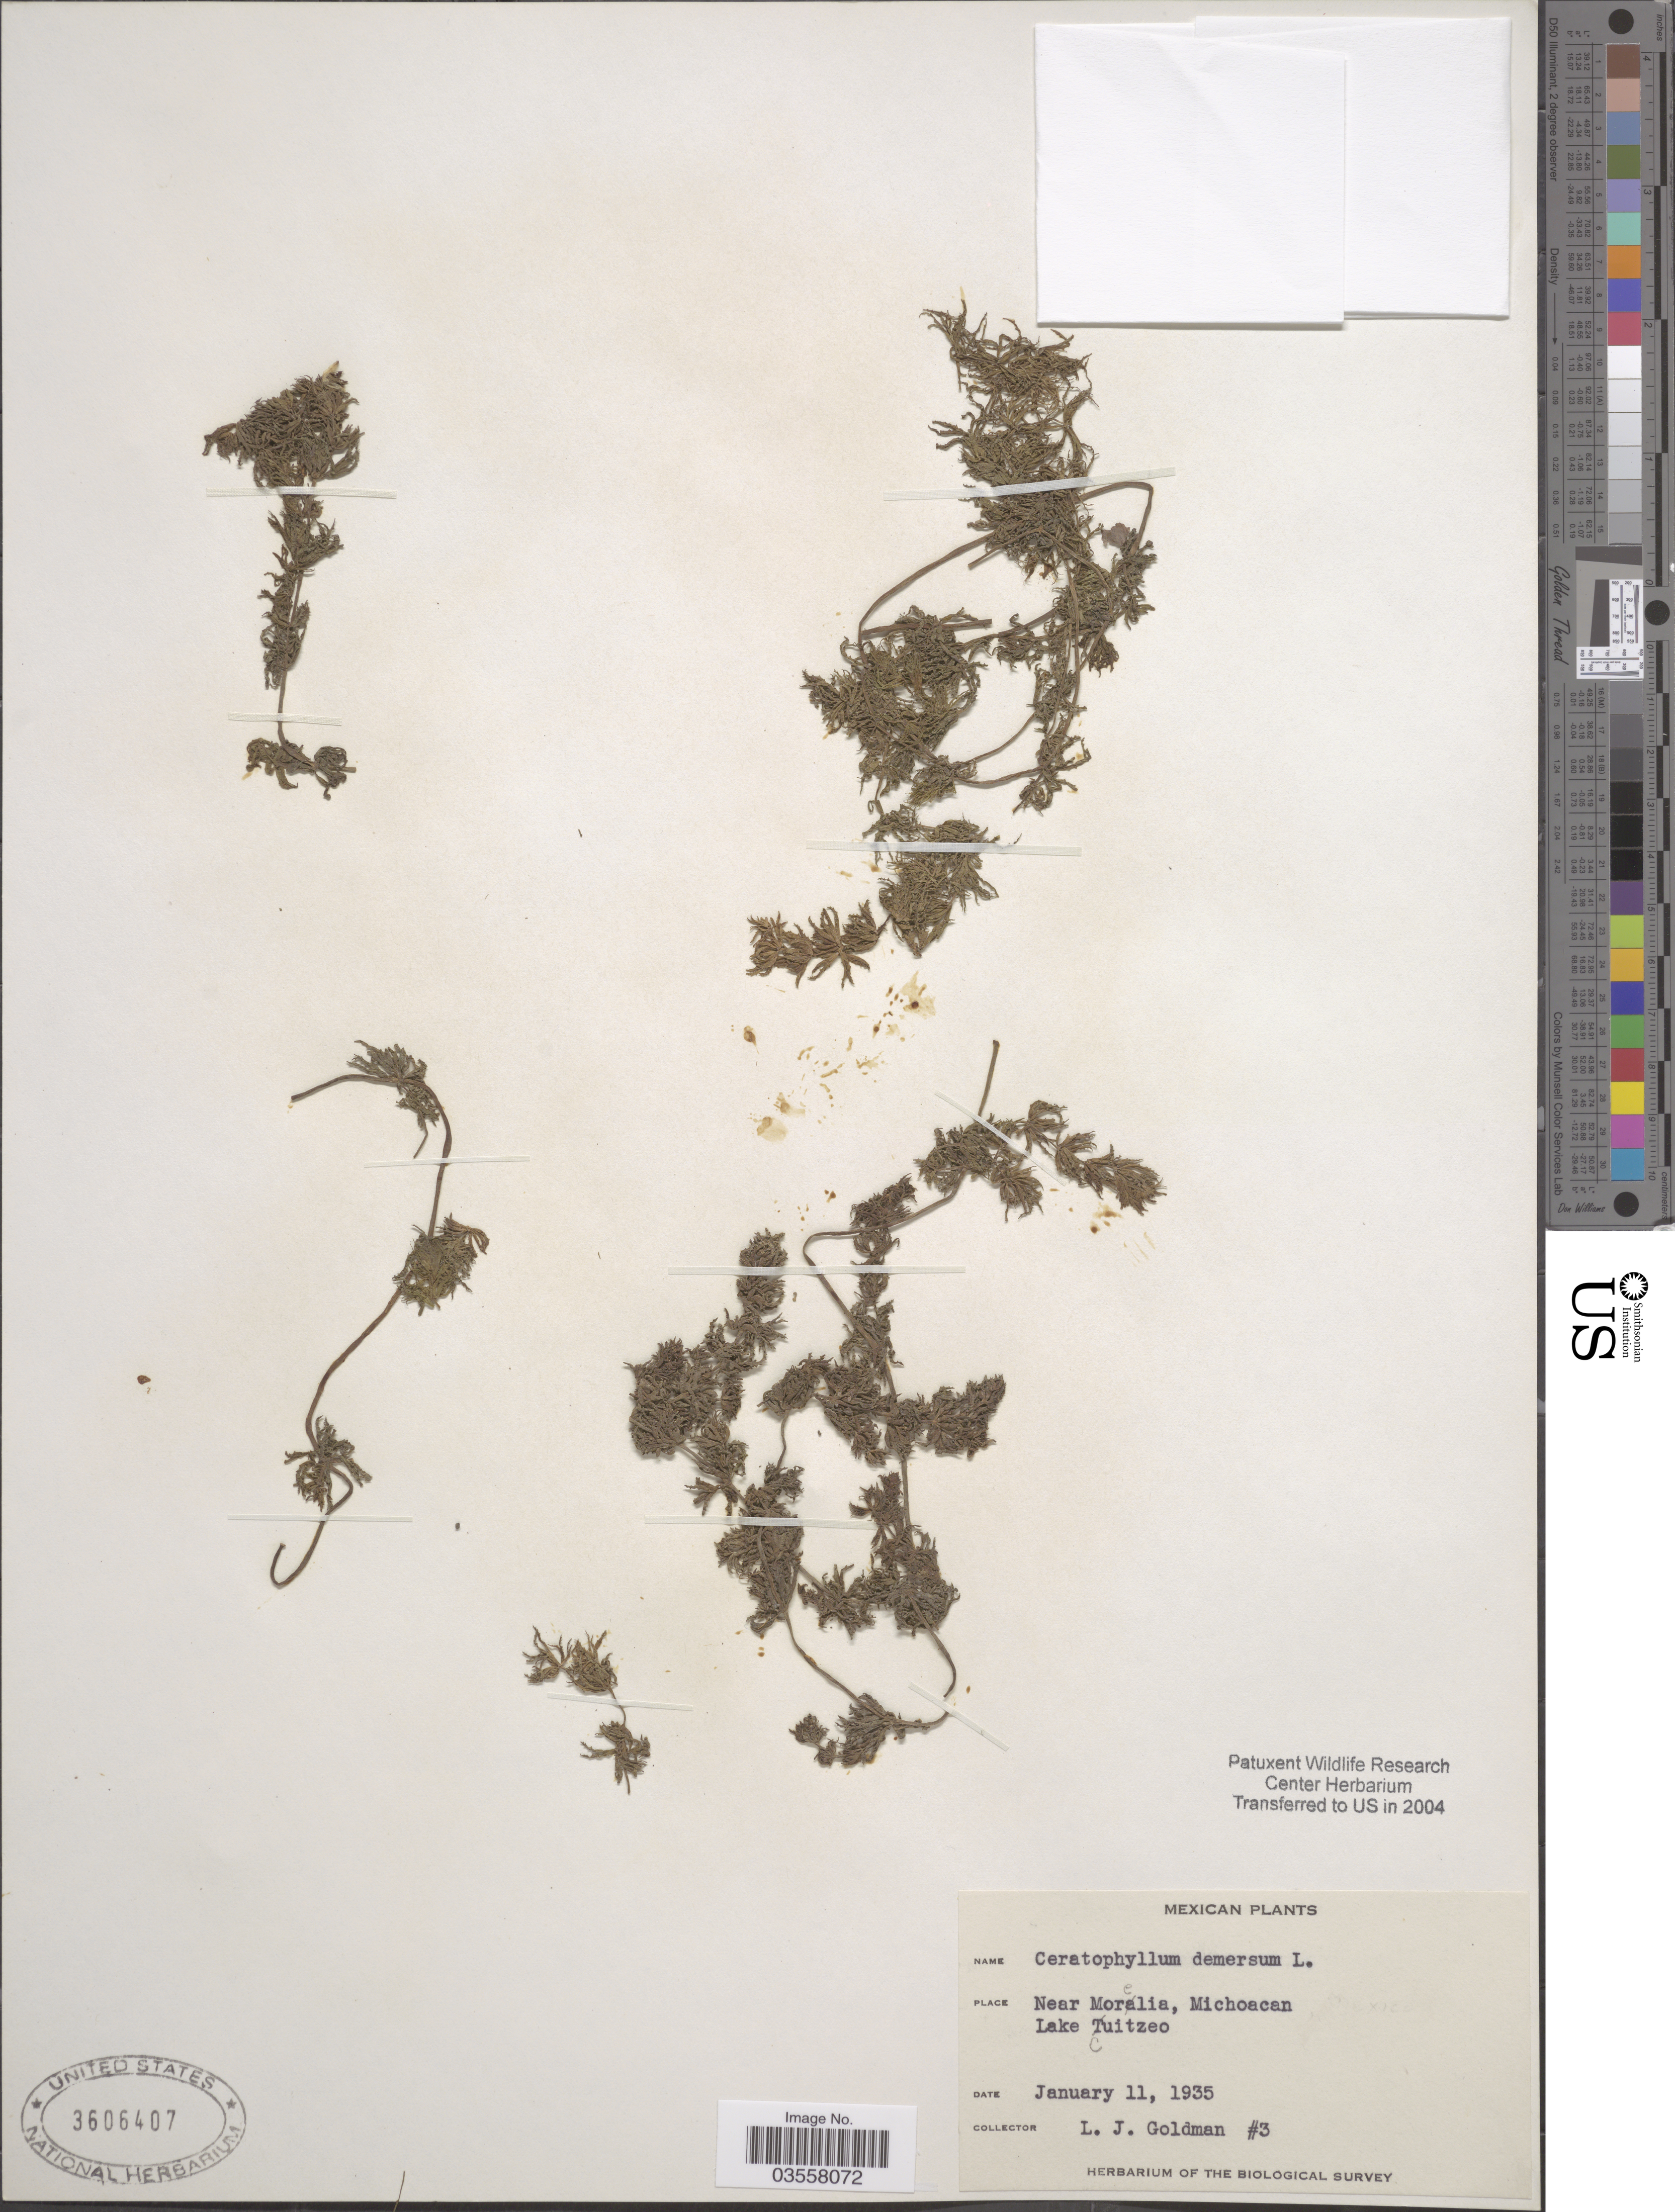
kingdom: Plantae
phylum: Tracheophyta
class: Magnoliopsida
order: Ceratophyllales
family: Ceratophyllaceae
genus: Ceratophyllum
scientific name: Ceratophyllum demersum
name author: L.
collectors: L. Goldman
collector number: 3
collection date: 1935-01-11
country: Mexico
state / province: Michoacán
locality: Near Morelia. Lake Cuitzeo.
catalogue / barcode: US 3606407